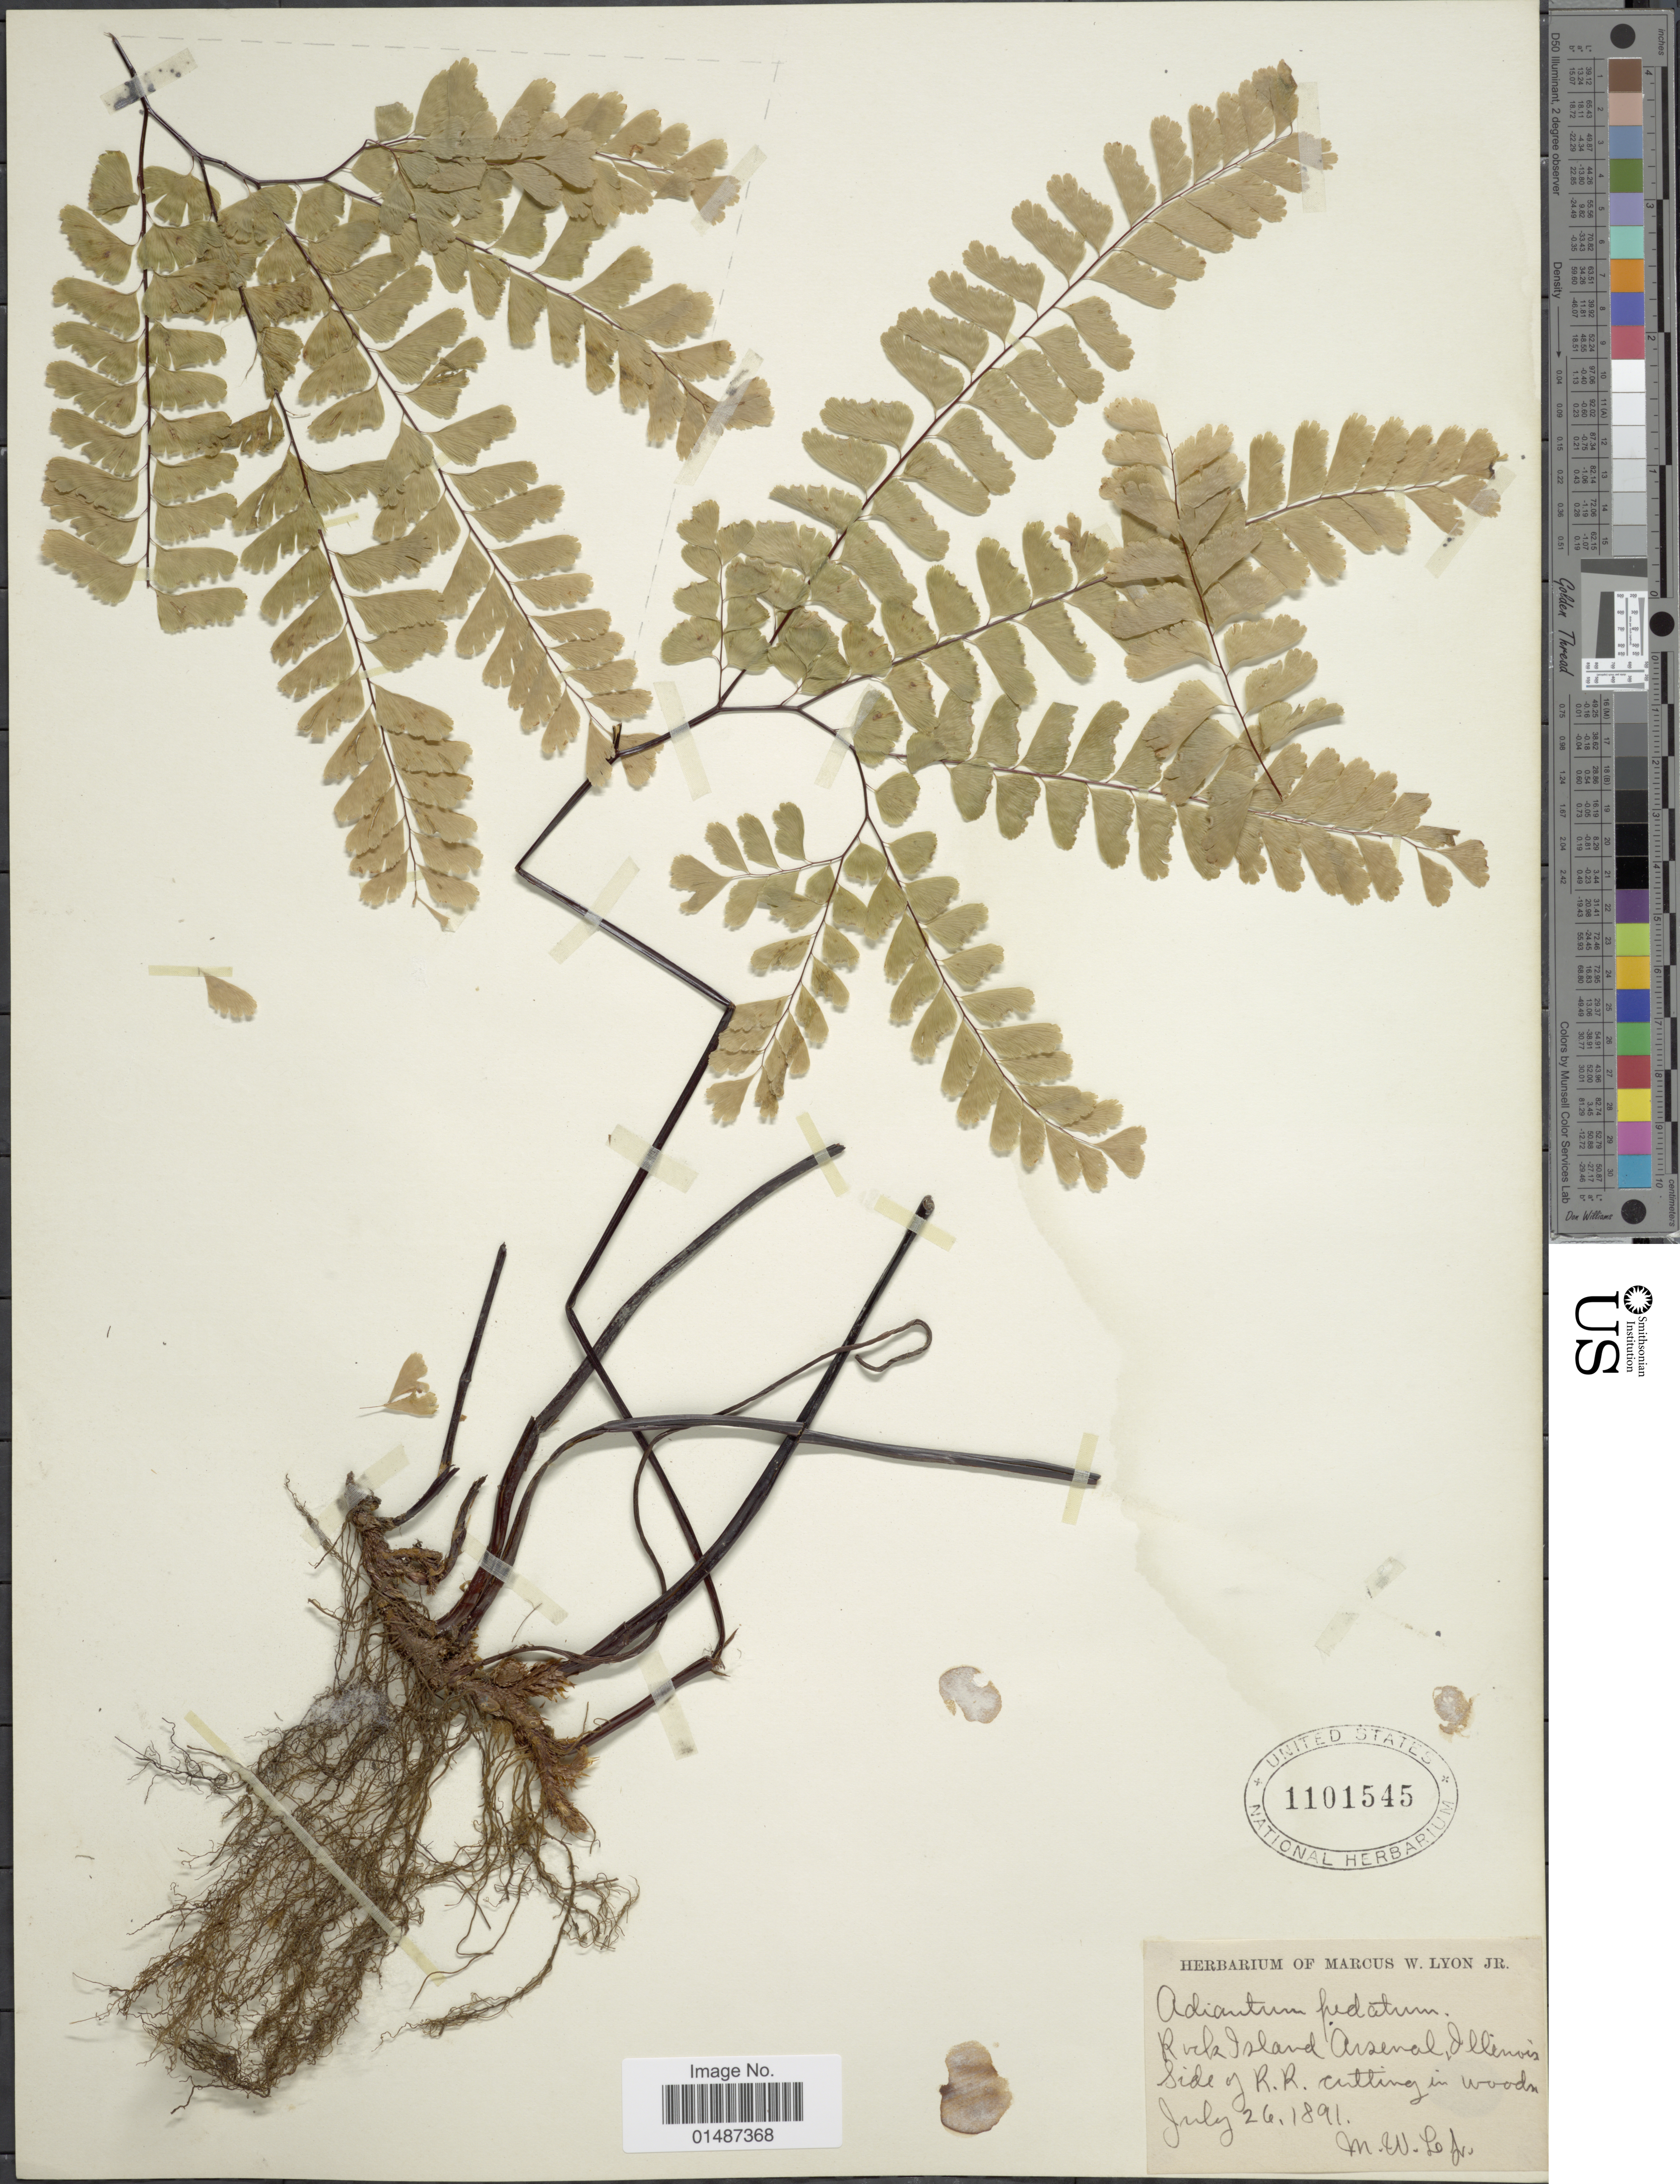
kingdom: Plantae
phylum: Tracheophyta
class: Polypodiopsida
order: Polypodiales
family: Pteridaceae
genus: Adiantum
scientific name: Adiantum pedatum var. pedatum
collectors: M. W. Lyon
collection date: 1891-07-26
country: United States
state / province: Illinois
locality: Rock Island Arsenal. Side of R.R. cutting in woods.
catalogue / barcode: US 1101545